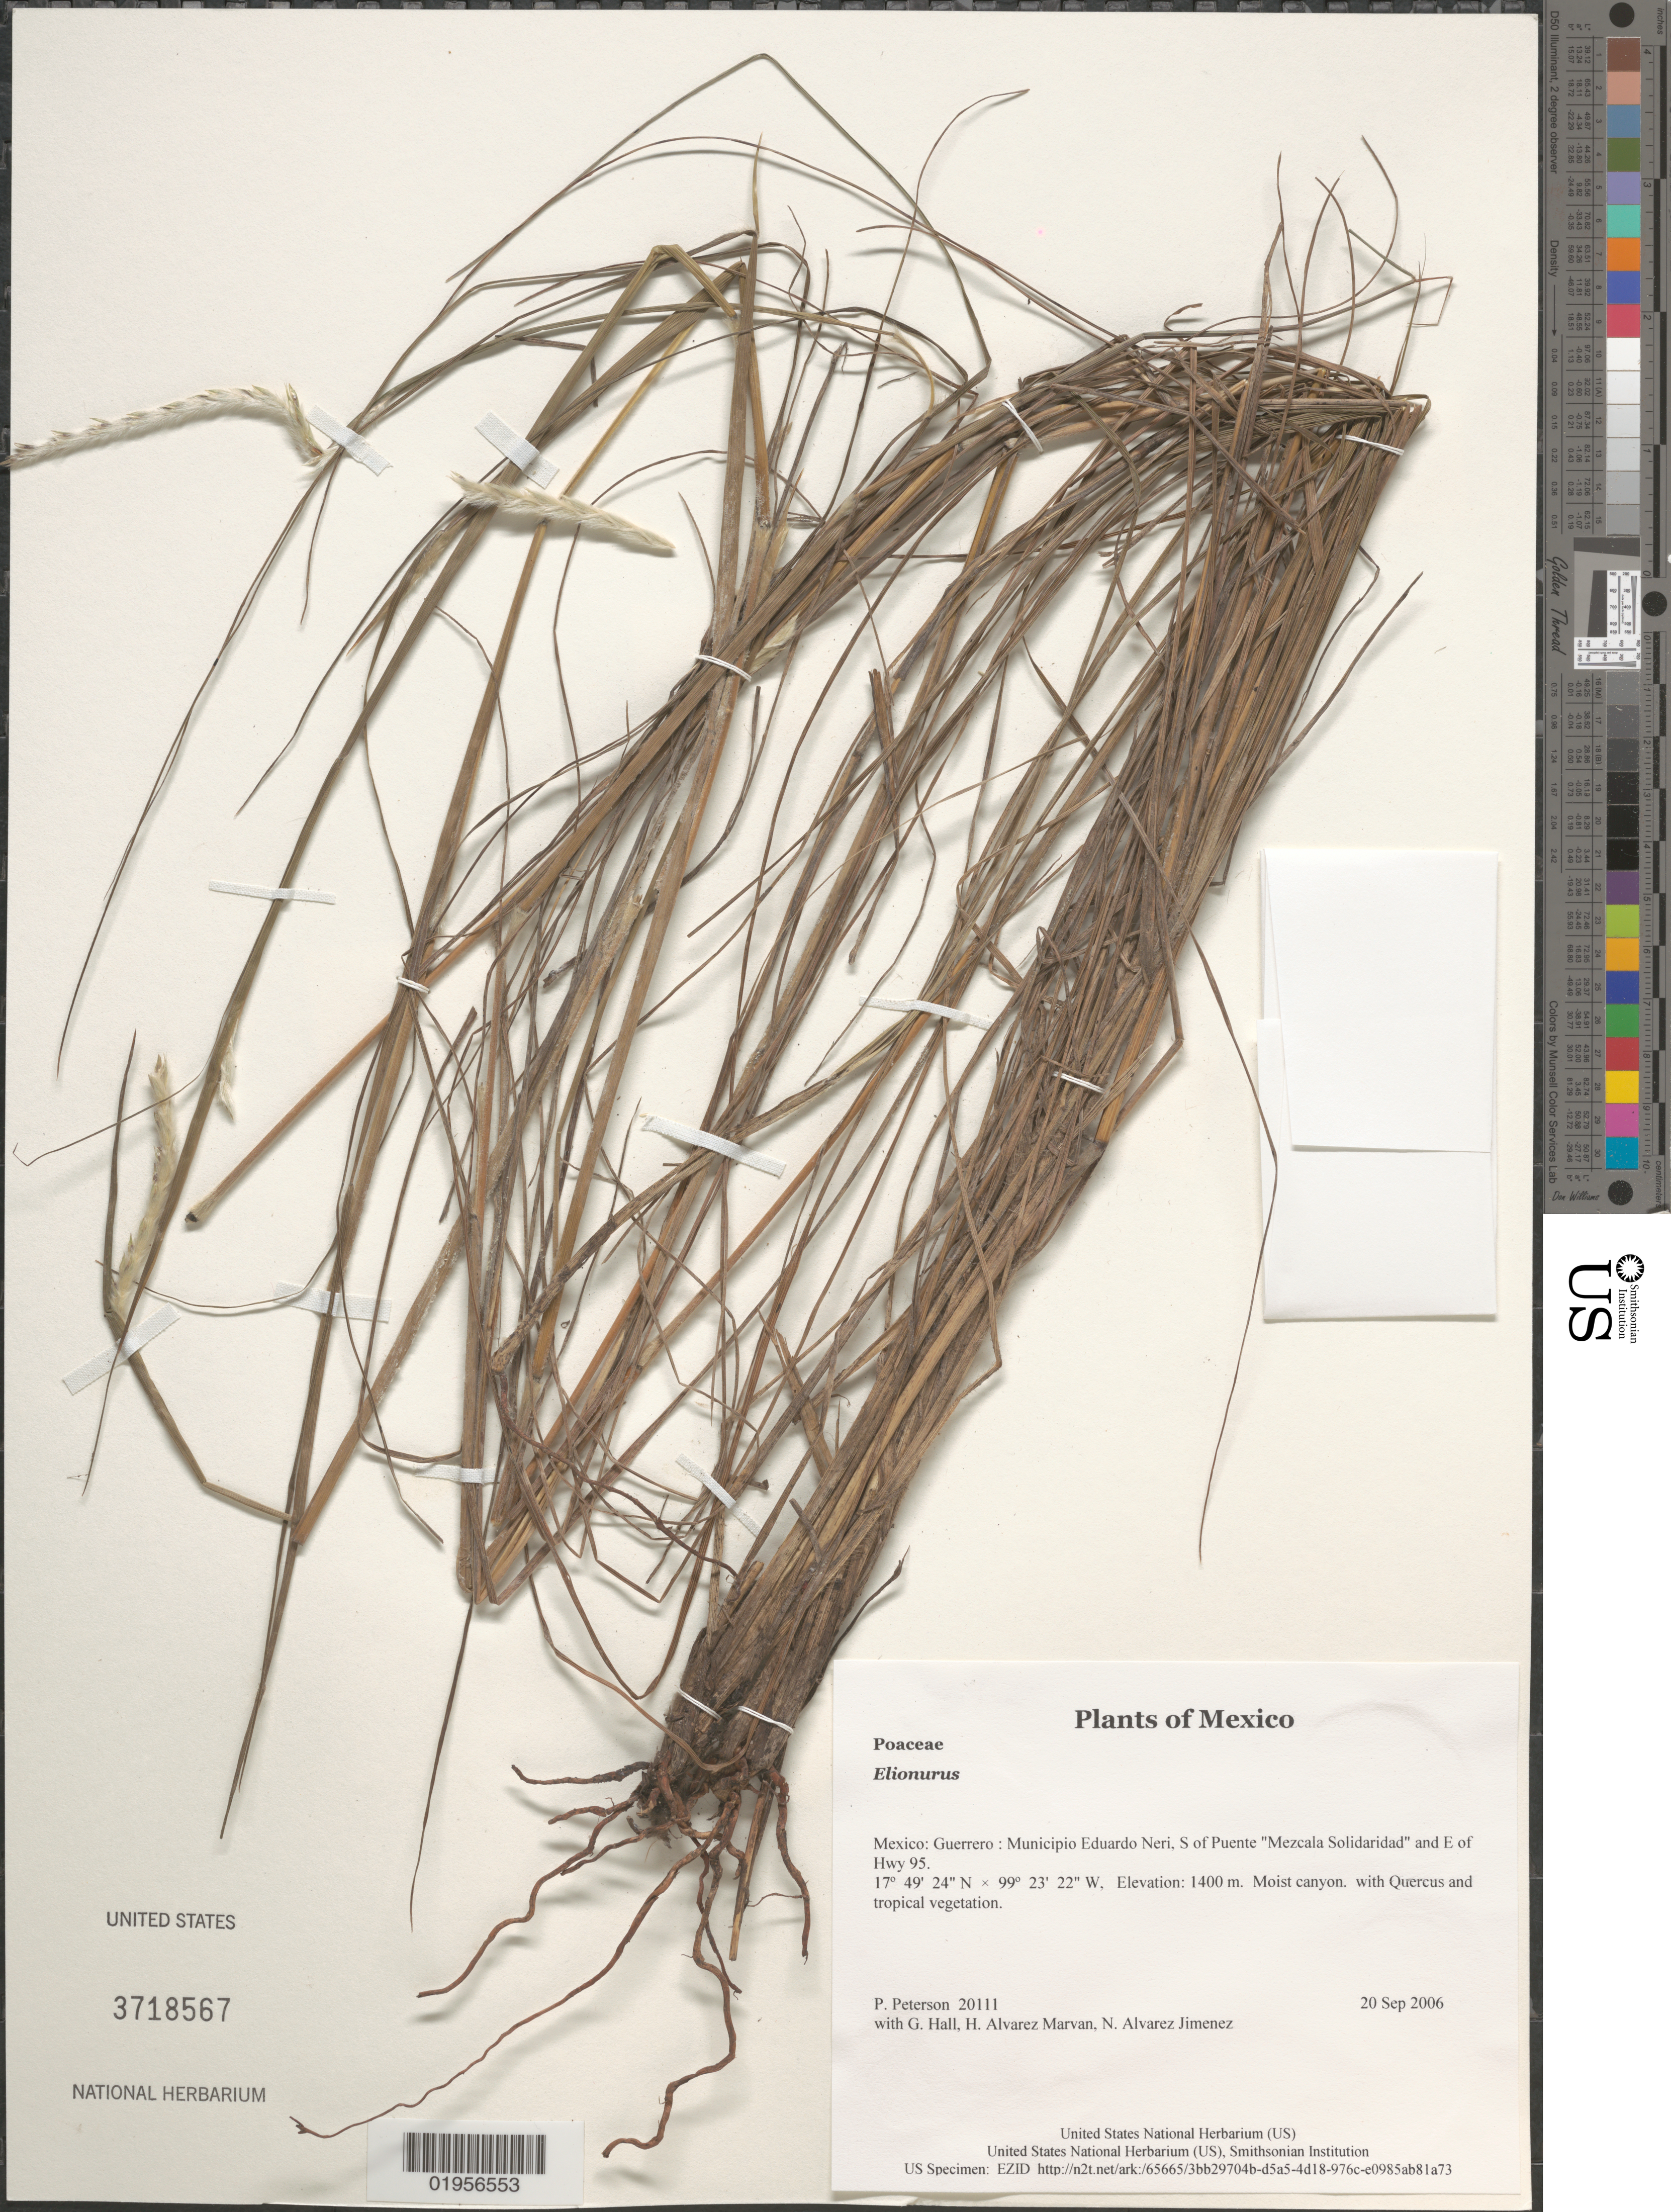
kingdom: Plantae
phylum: Tracheophyta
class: Liliopsida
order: Poales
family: Poaceae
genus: Elionurus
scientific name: Elionurus sp.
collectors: P. M. Peterson, G. Hall, H. Alvarez Marvan & N. Alvarez Jimenez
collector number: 20111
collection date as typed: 20 Sep 2006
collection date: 2006-09-20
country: Mexico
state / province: Guerrero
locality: Municipio Eduardo Neri, S of Puente "Mezcala Solidaridad" and E of Hwy 95.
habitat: Moist canyon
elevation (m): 1400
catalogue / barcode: US 3718567